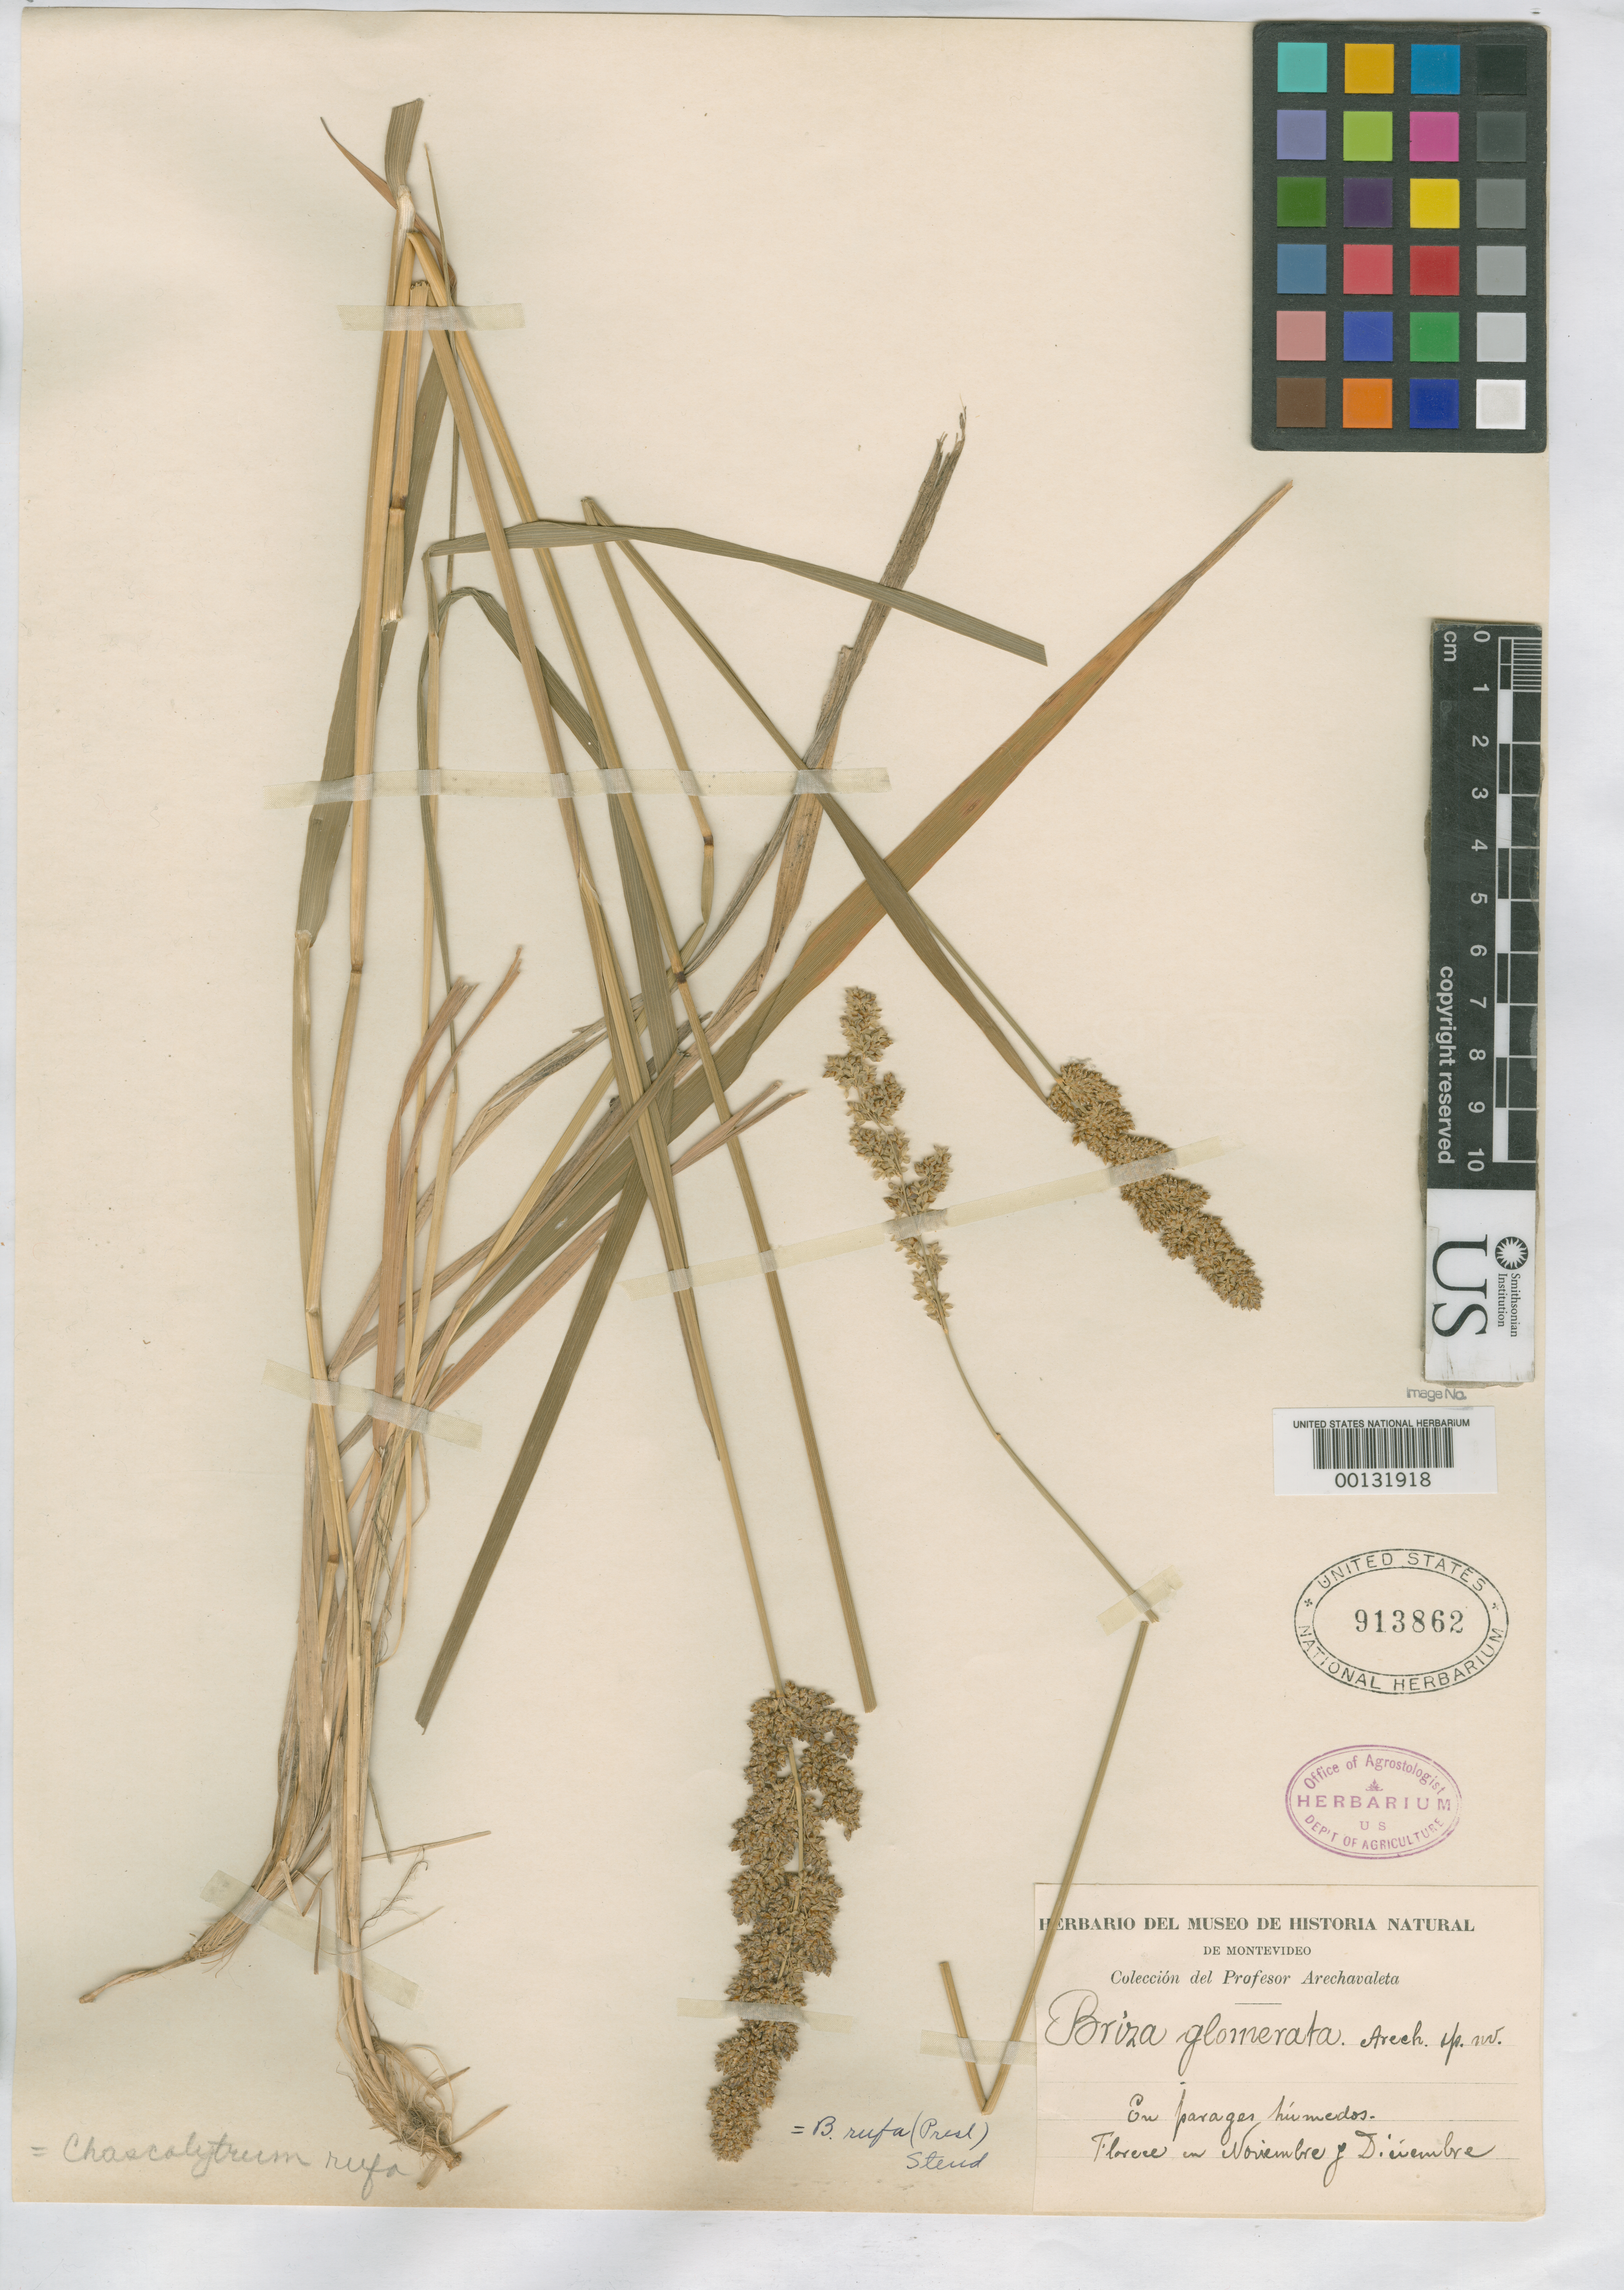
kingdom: Plantae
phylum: Tracheophyta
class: Liliopsida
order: Poales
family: Poaceae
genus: Briza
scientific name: Briza glomerata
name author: Arechav.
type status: Isotype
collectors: J. Arechavaleta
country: Uruguay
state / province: Montevideo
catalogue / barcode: US 913862